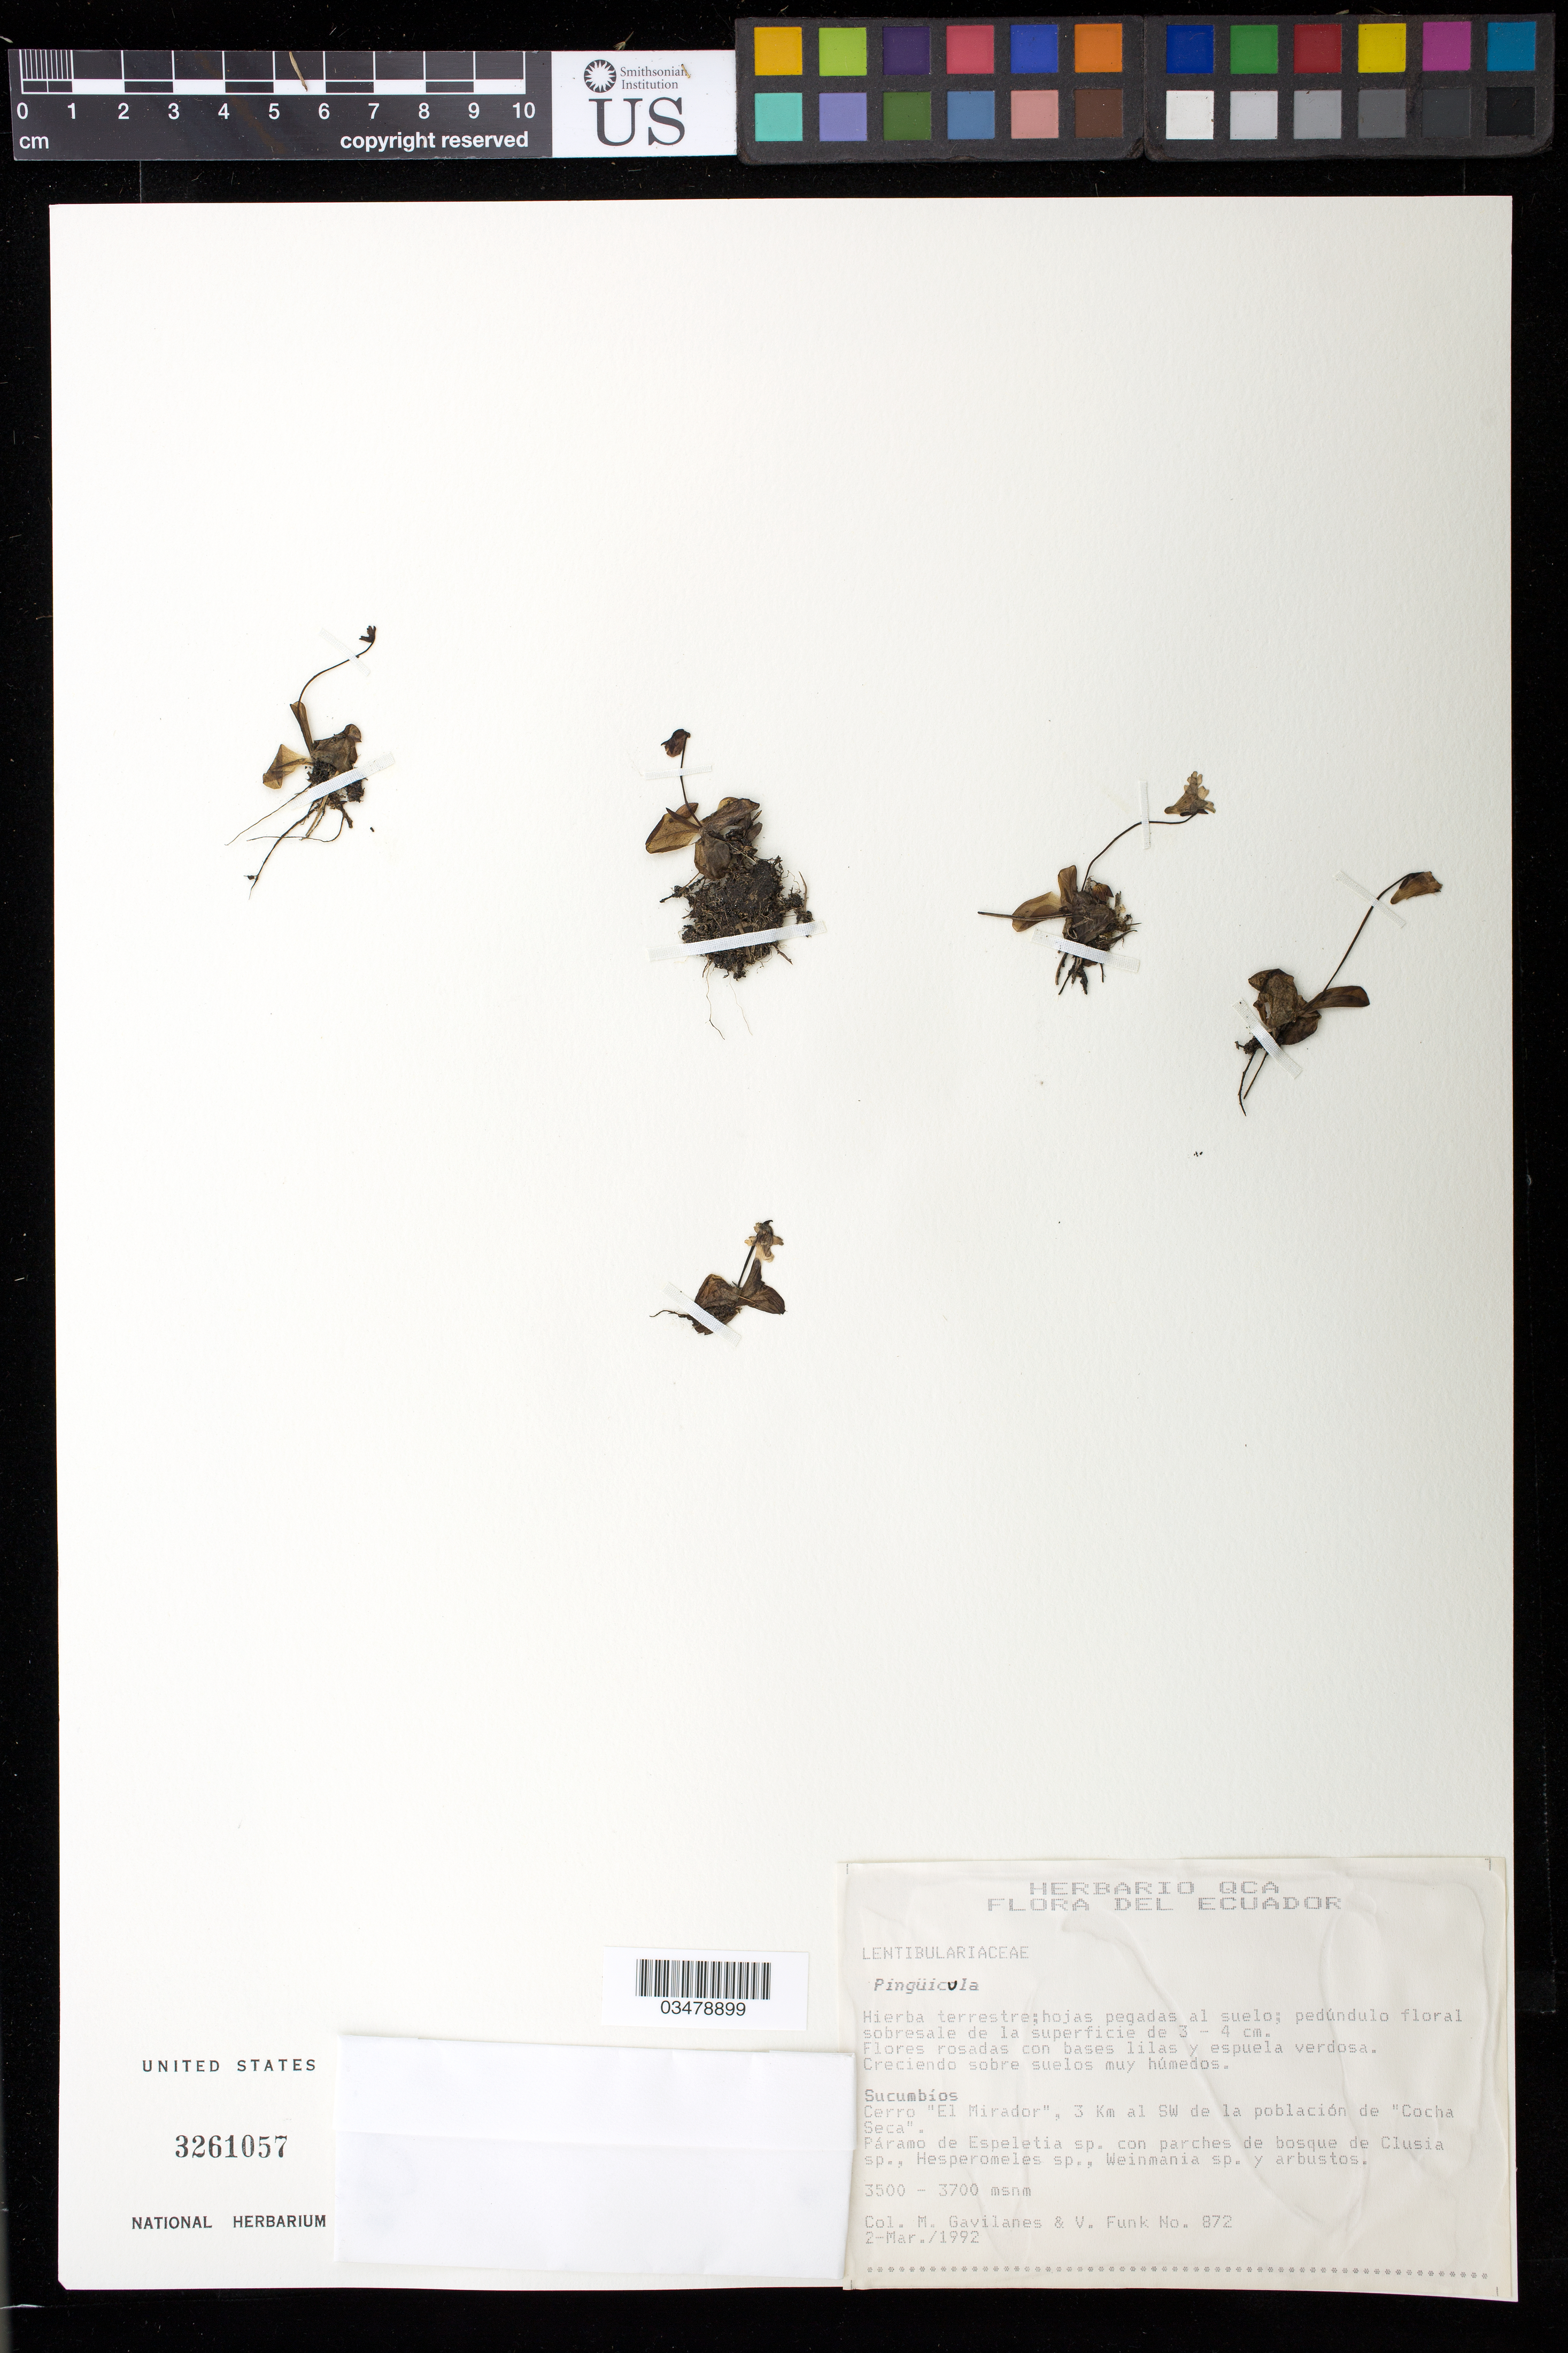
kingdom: Plantae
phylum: Tracheophyta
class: Magnoliopsida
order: Lamiales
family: Lentibulariaceae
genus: Pinguicula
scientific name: Pinguicula sp.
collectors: M. Gavilanes & V. Funk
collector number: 872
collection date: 1992-03-02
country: Ecuador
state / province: Sucumbíos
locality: Cerro "El Mirador", 3 Km al SW de la población de "Cocha Seca"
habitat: Paramo de Espeletia sp con parches de bosque de Clusia, Hesperomeles, Weinmania y arbustos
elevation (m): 3500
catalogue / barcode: US 3261057